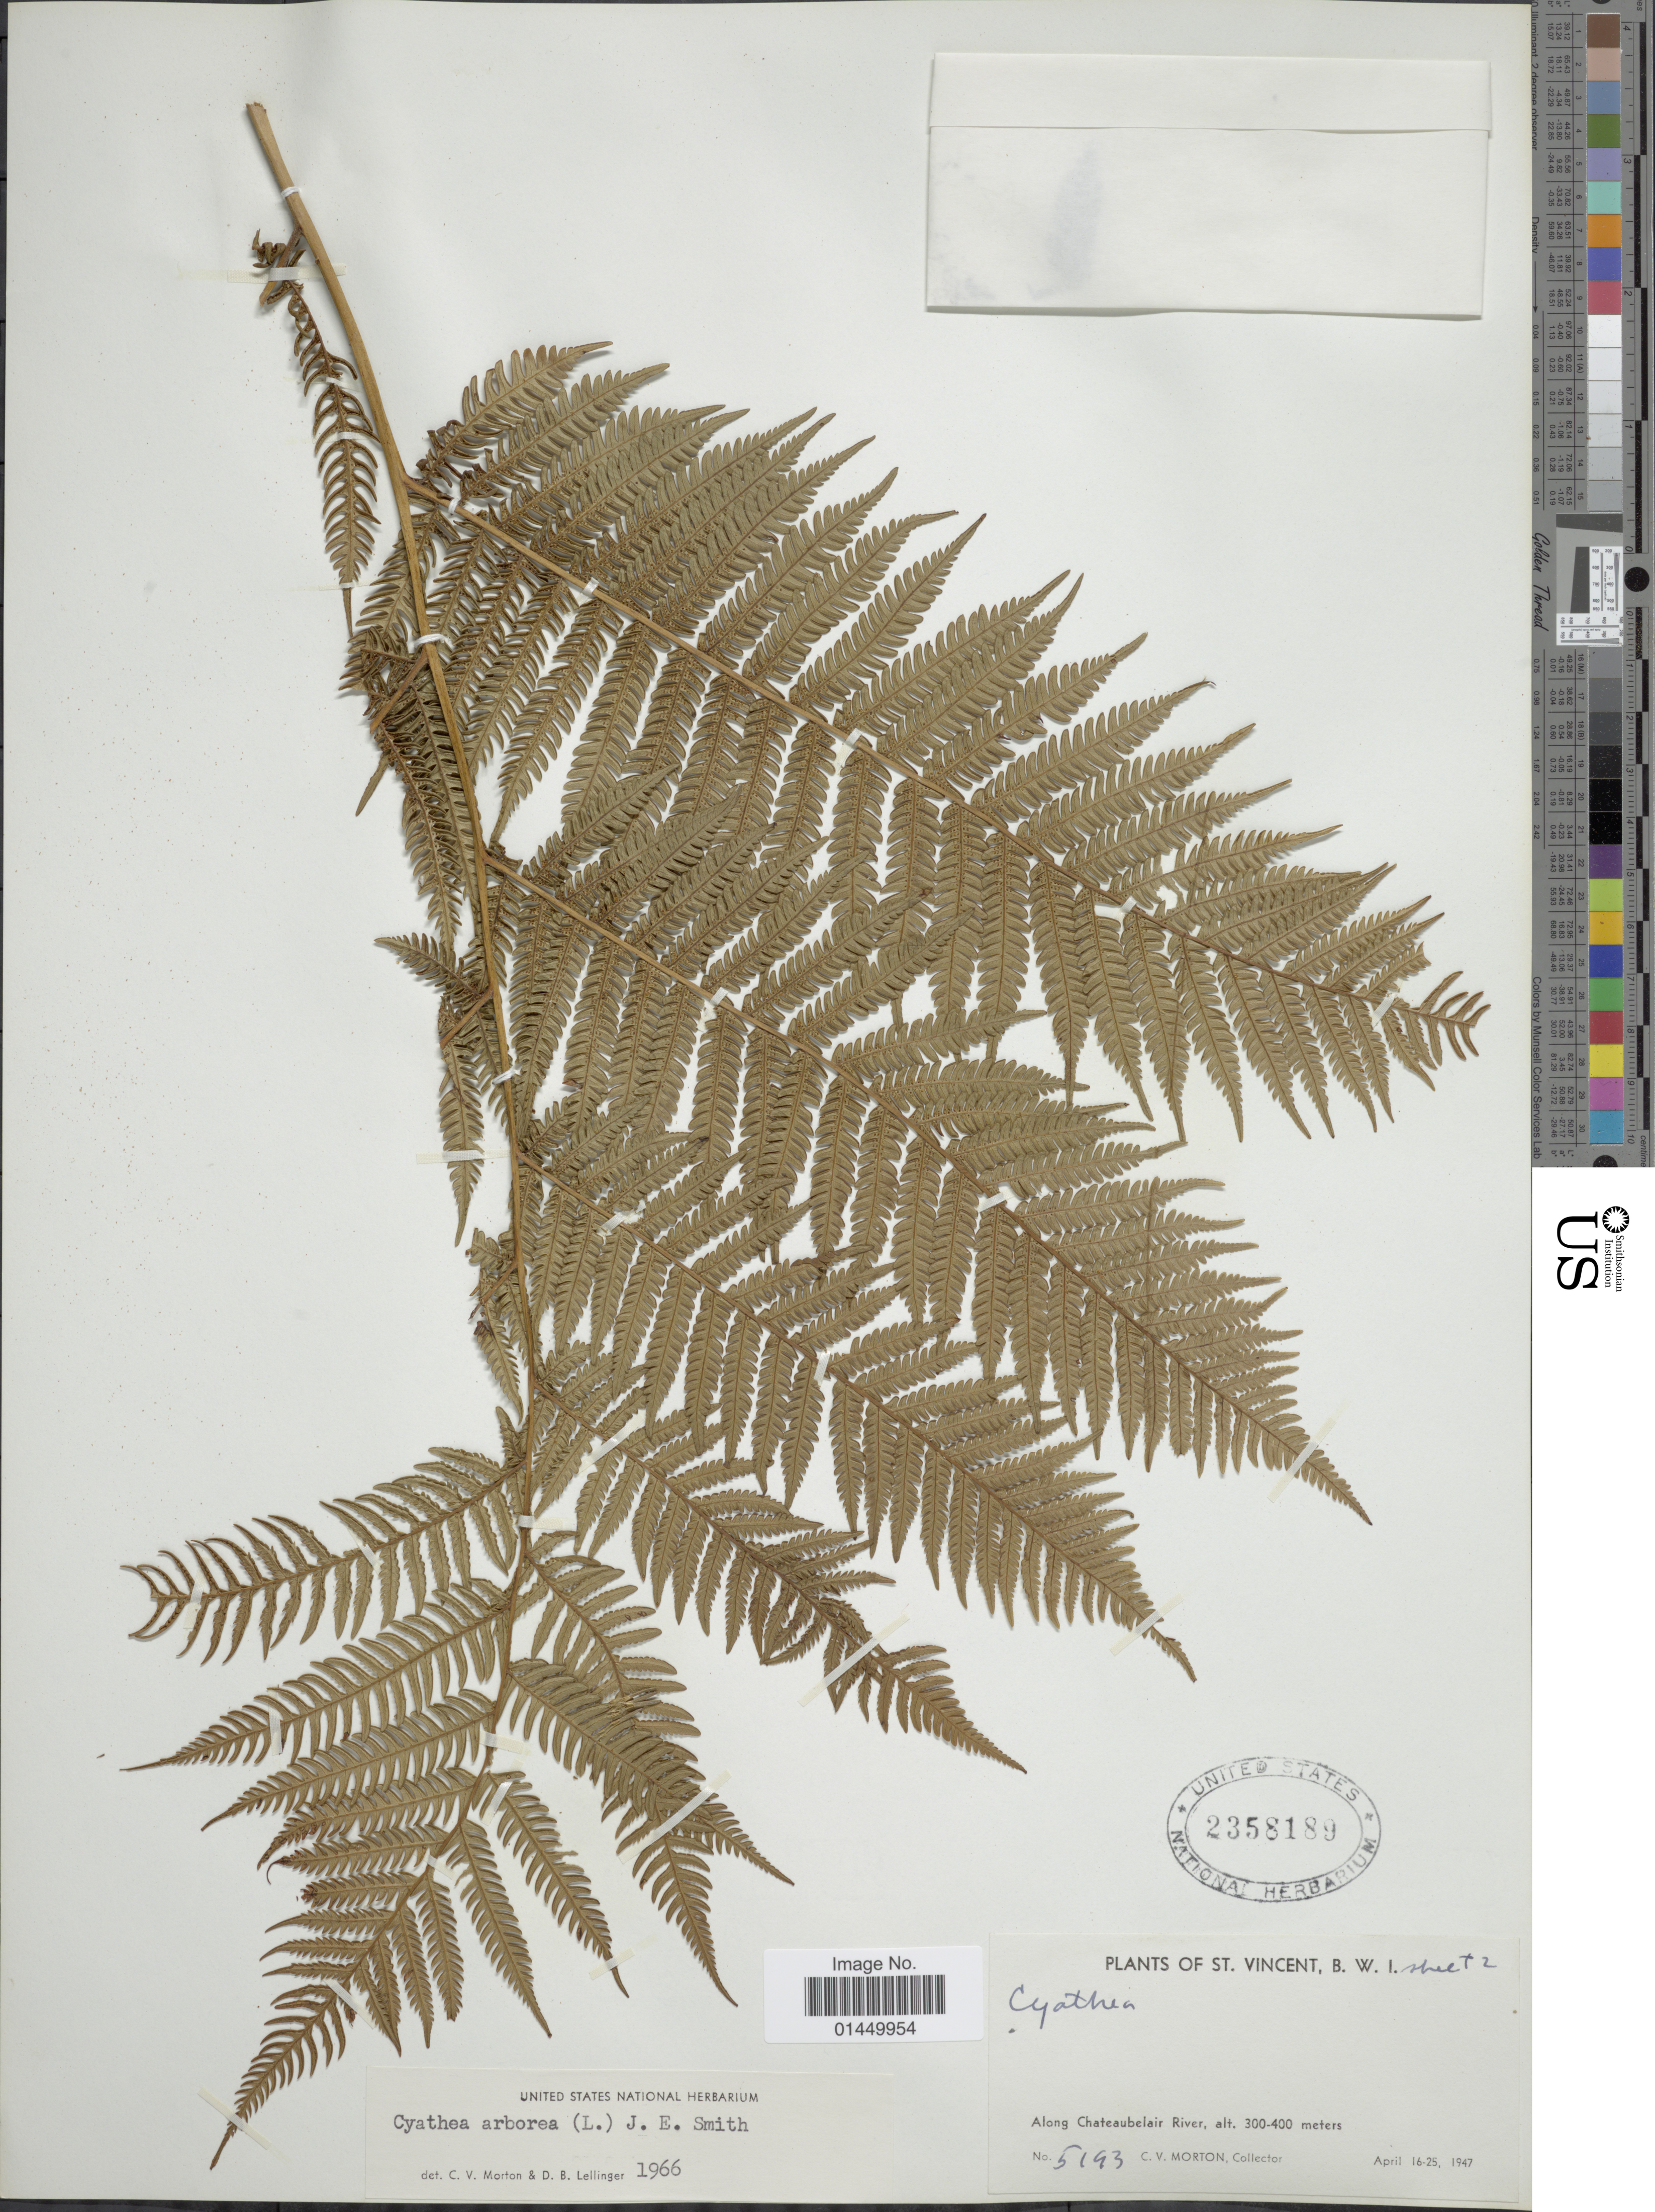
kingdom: Plantae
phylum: Tracheophyta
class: Polypodiopsida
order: Cyatheales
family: Cyatheaceae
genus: Cyathea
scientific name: Cyathea arborea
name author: (L.) Sm.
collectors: C. V. Morton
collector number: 5193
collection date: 1947-04-16/1947-04-25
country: St. Vincent - Grenadines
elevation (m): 300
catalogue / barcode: US 2358189